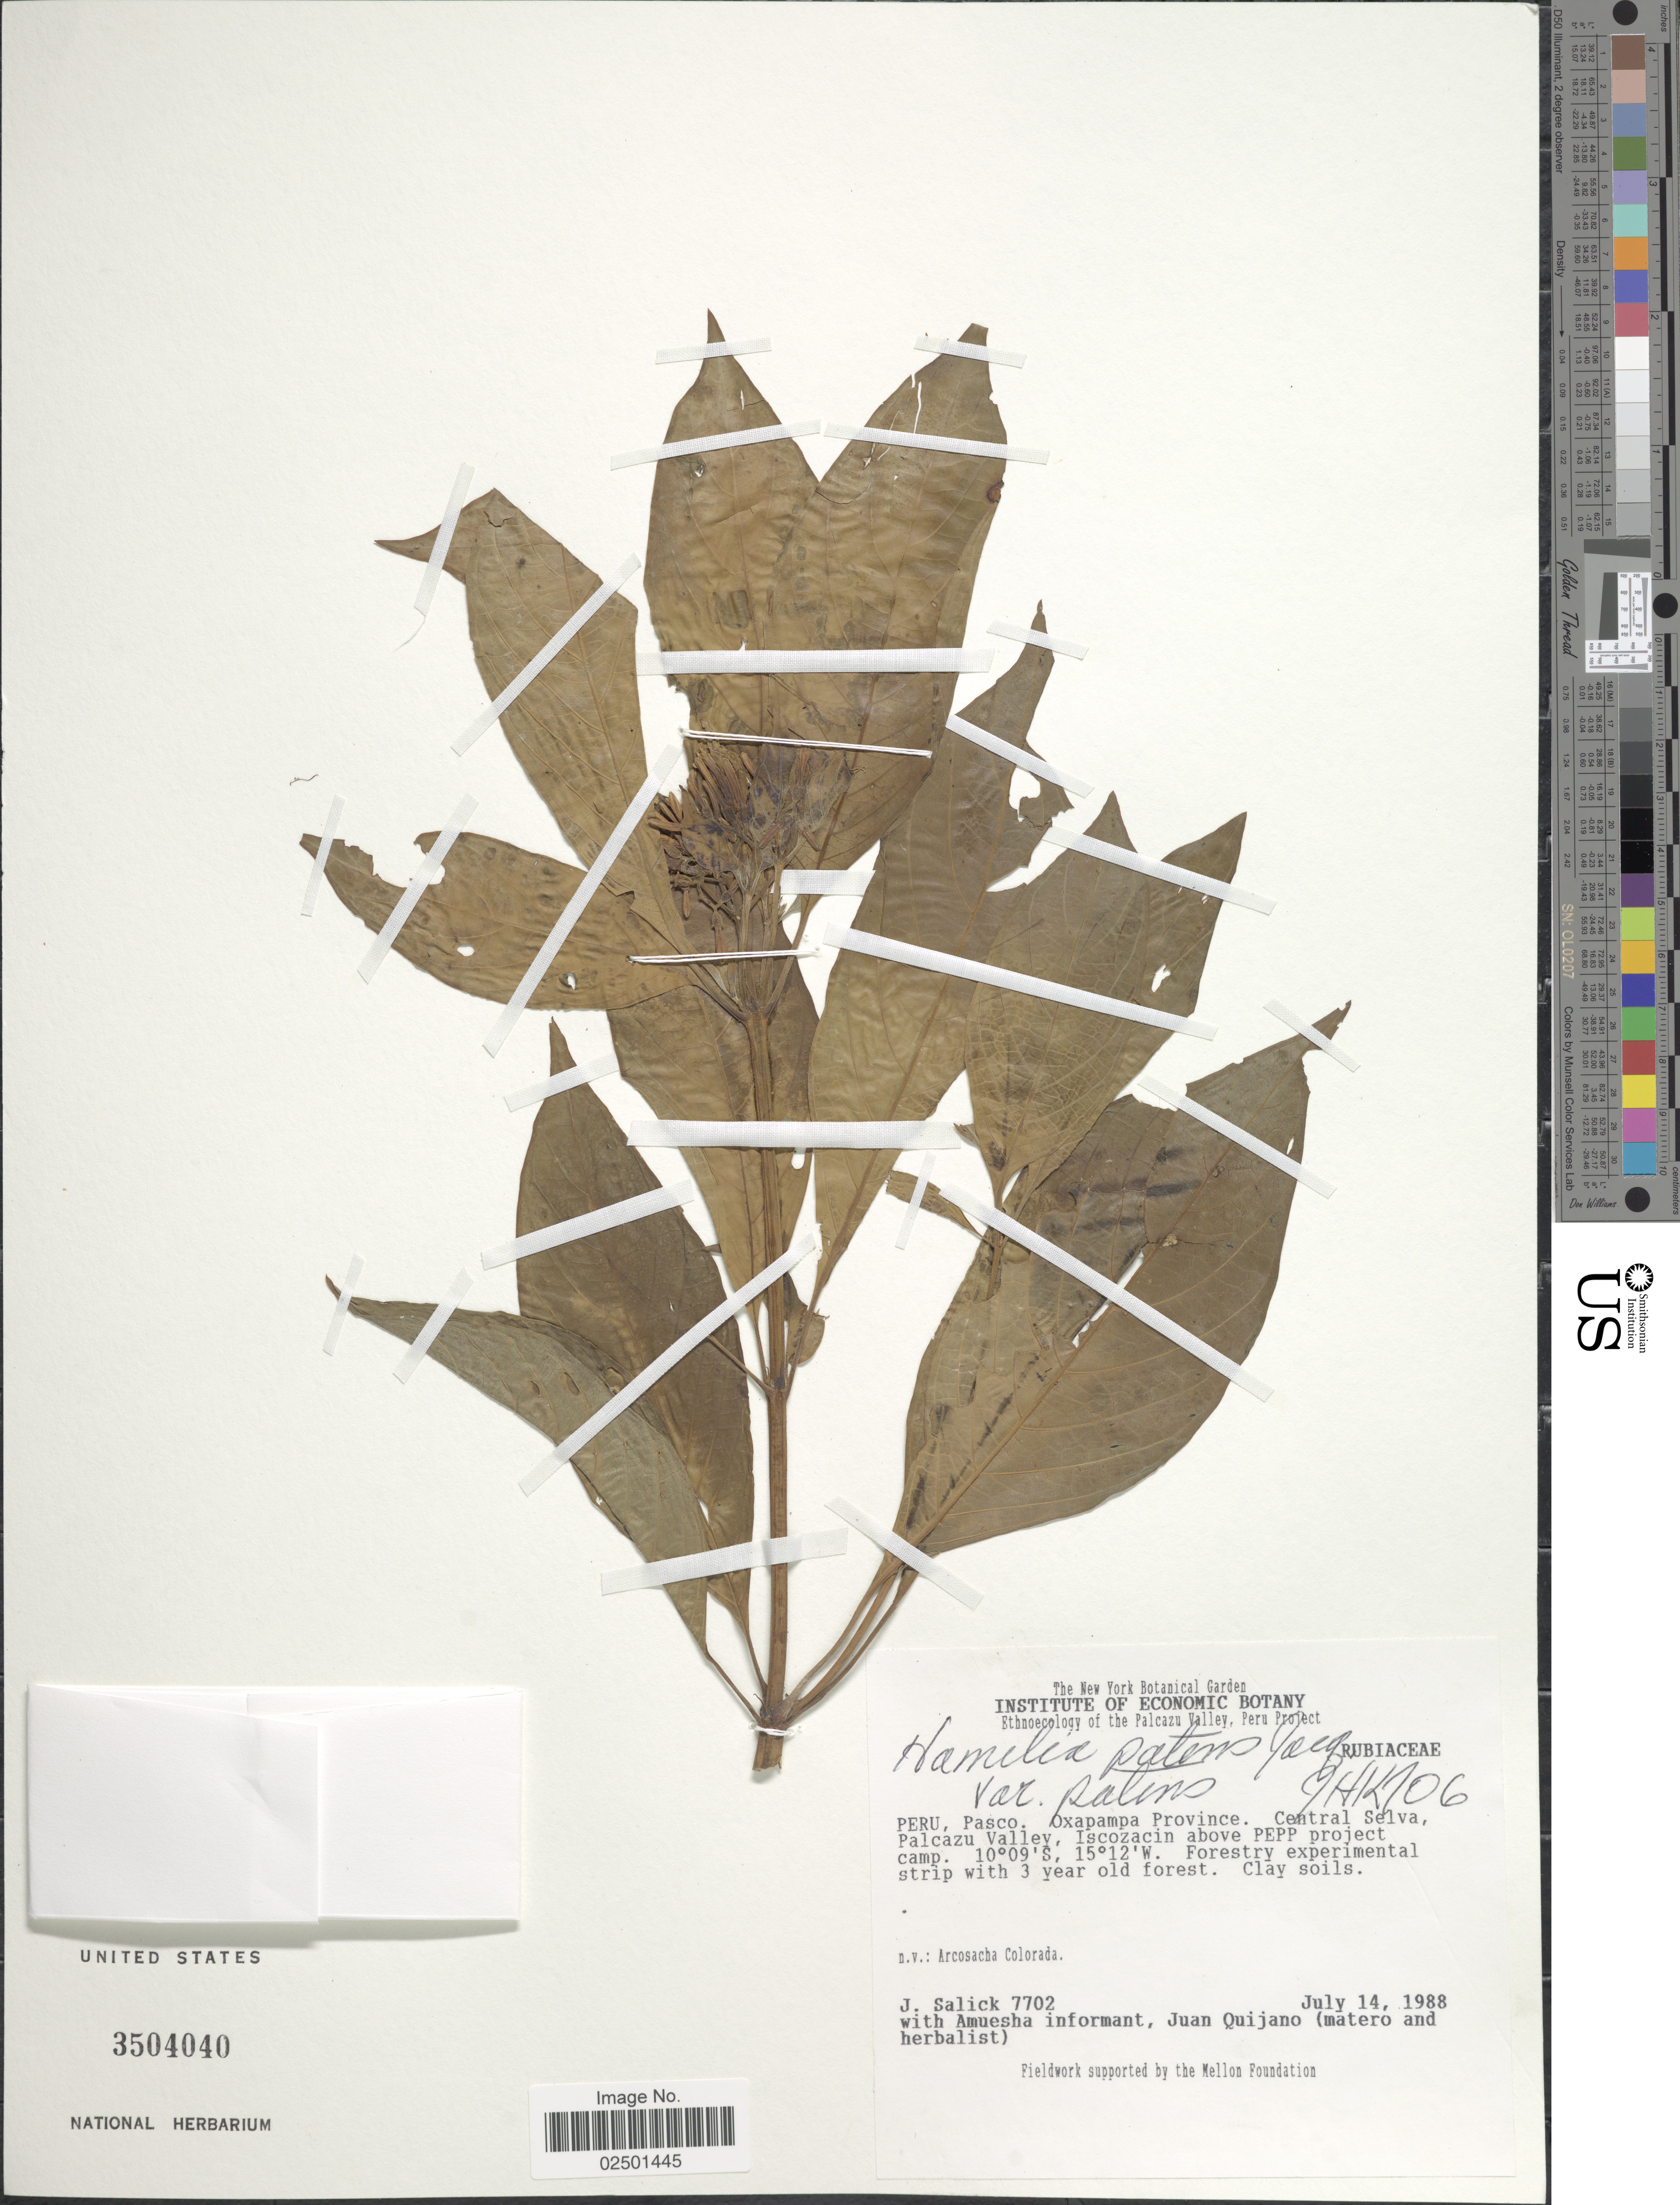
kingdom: Plantae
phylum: Tracheophyta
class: Magnoliopsida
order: Gentianales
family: Rubiaceae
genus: Hamelia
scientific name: Hamelia patens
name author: Jacq.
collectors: J. Salick, Amuesha informant & J. Quijano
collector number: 7702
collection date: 1988-07-14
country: Peru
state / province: Pasco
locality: Oxapampa Province. Central Selva, Palcazu Valley, Iscozacin above PEPP project camp.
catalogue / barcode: US 3504040